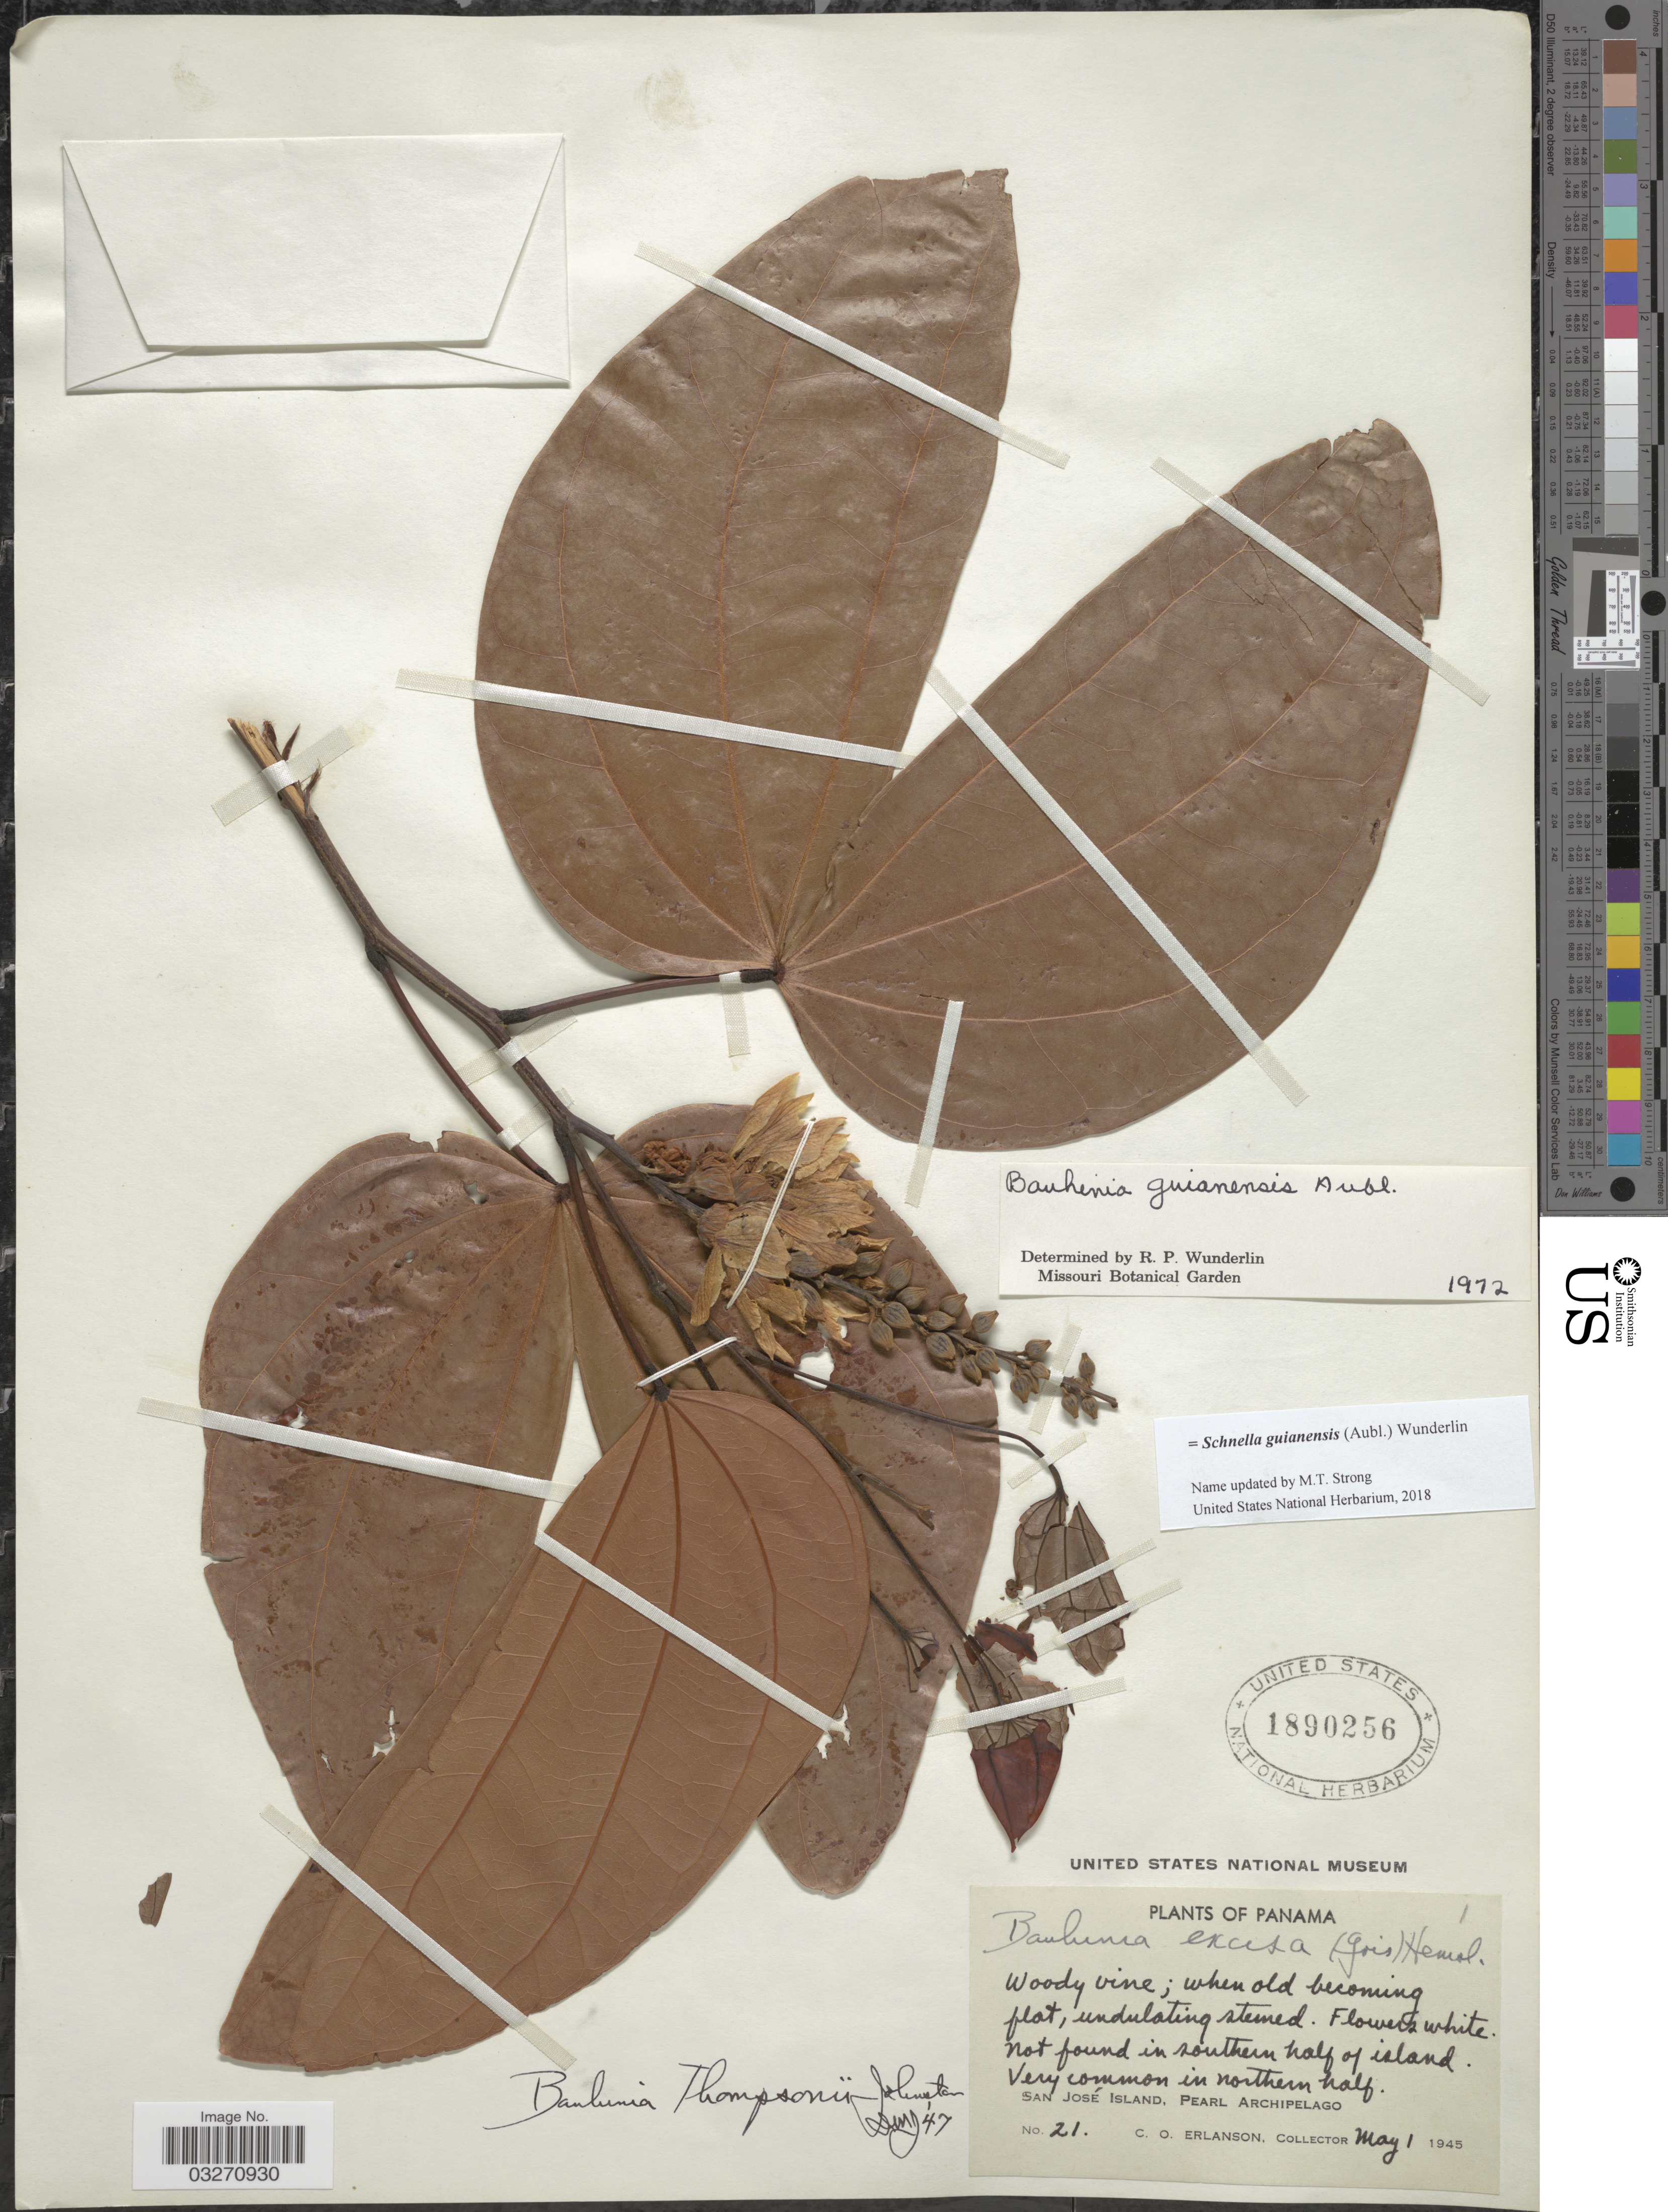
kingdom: Plantae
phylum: Tracheophyta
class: Magnoliopsida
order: Fabales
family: Fabaceae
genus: Schnella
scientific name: Schnella guianensis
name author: (Aubl.) Wunderlin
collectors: C. O. Erlanson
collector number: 21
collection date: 1945-05-01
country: Panama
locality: Very common in northern half. San José Island, Pearl Archipelago.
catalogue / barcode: US 1890256